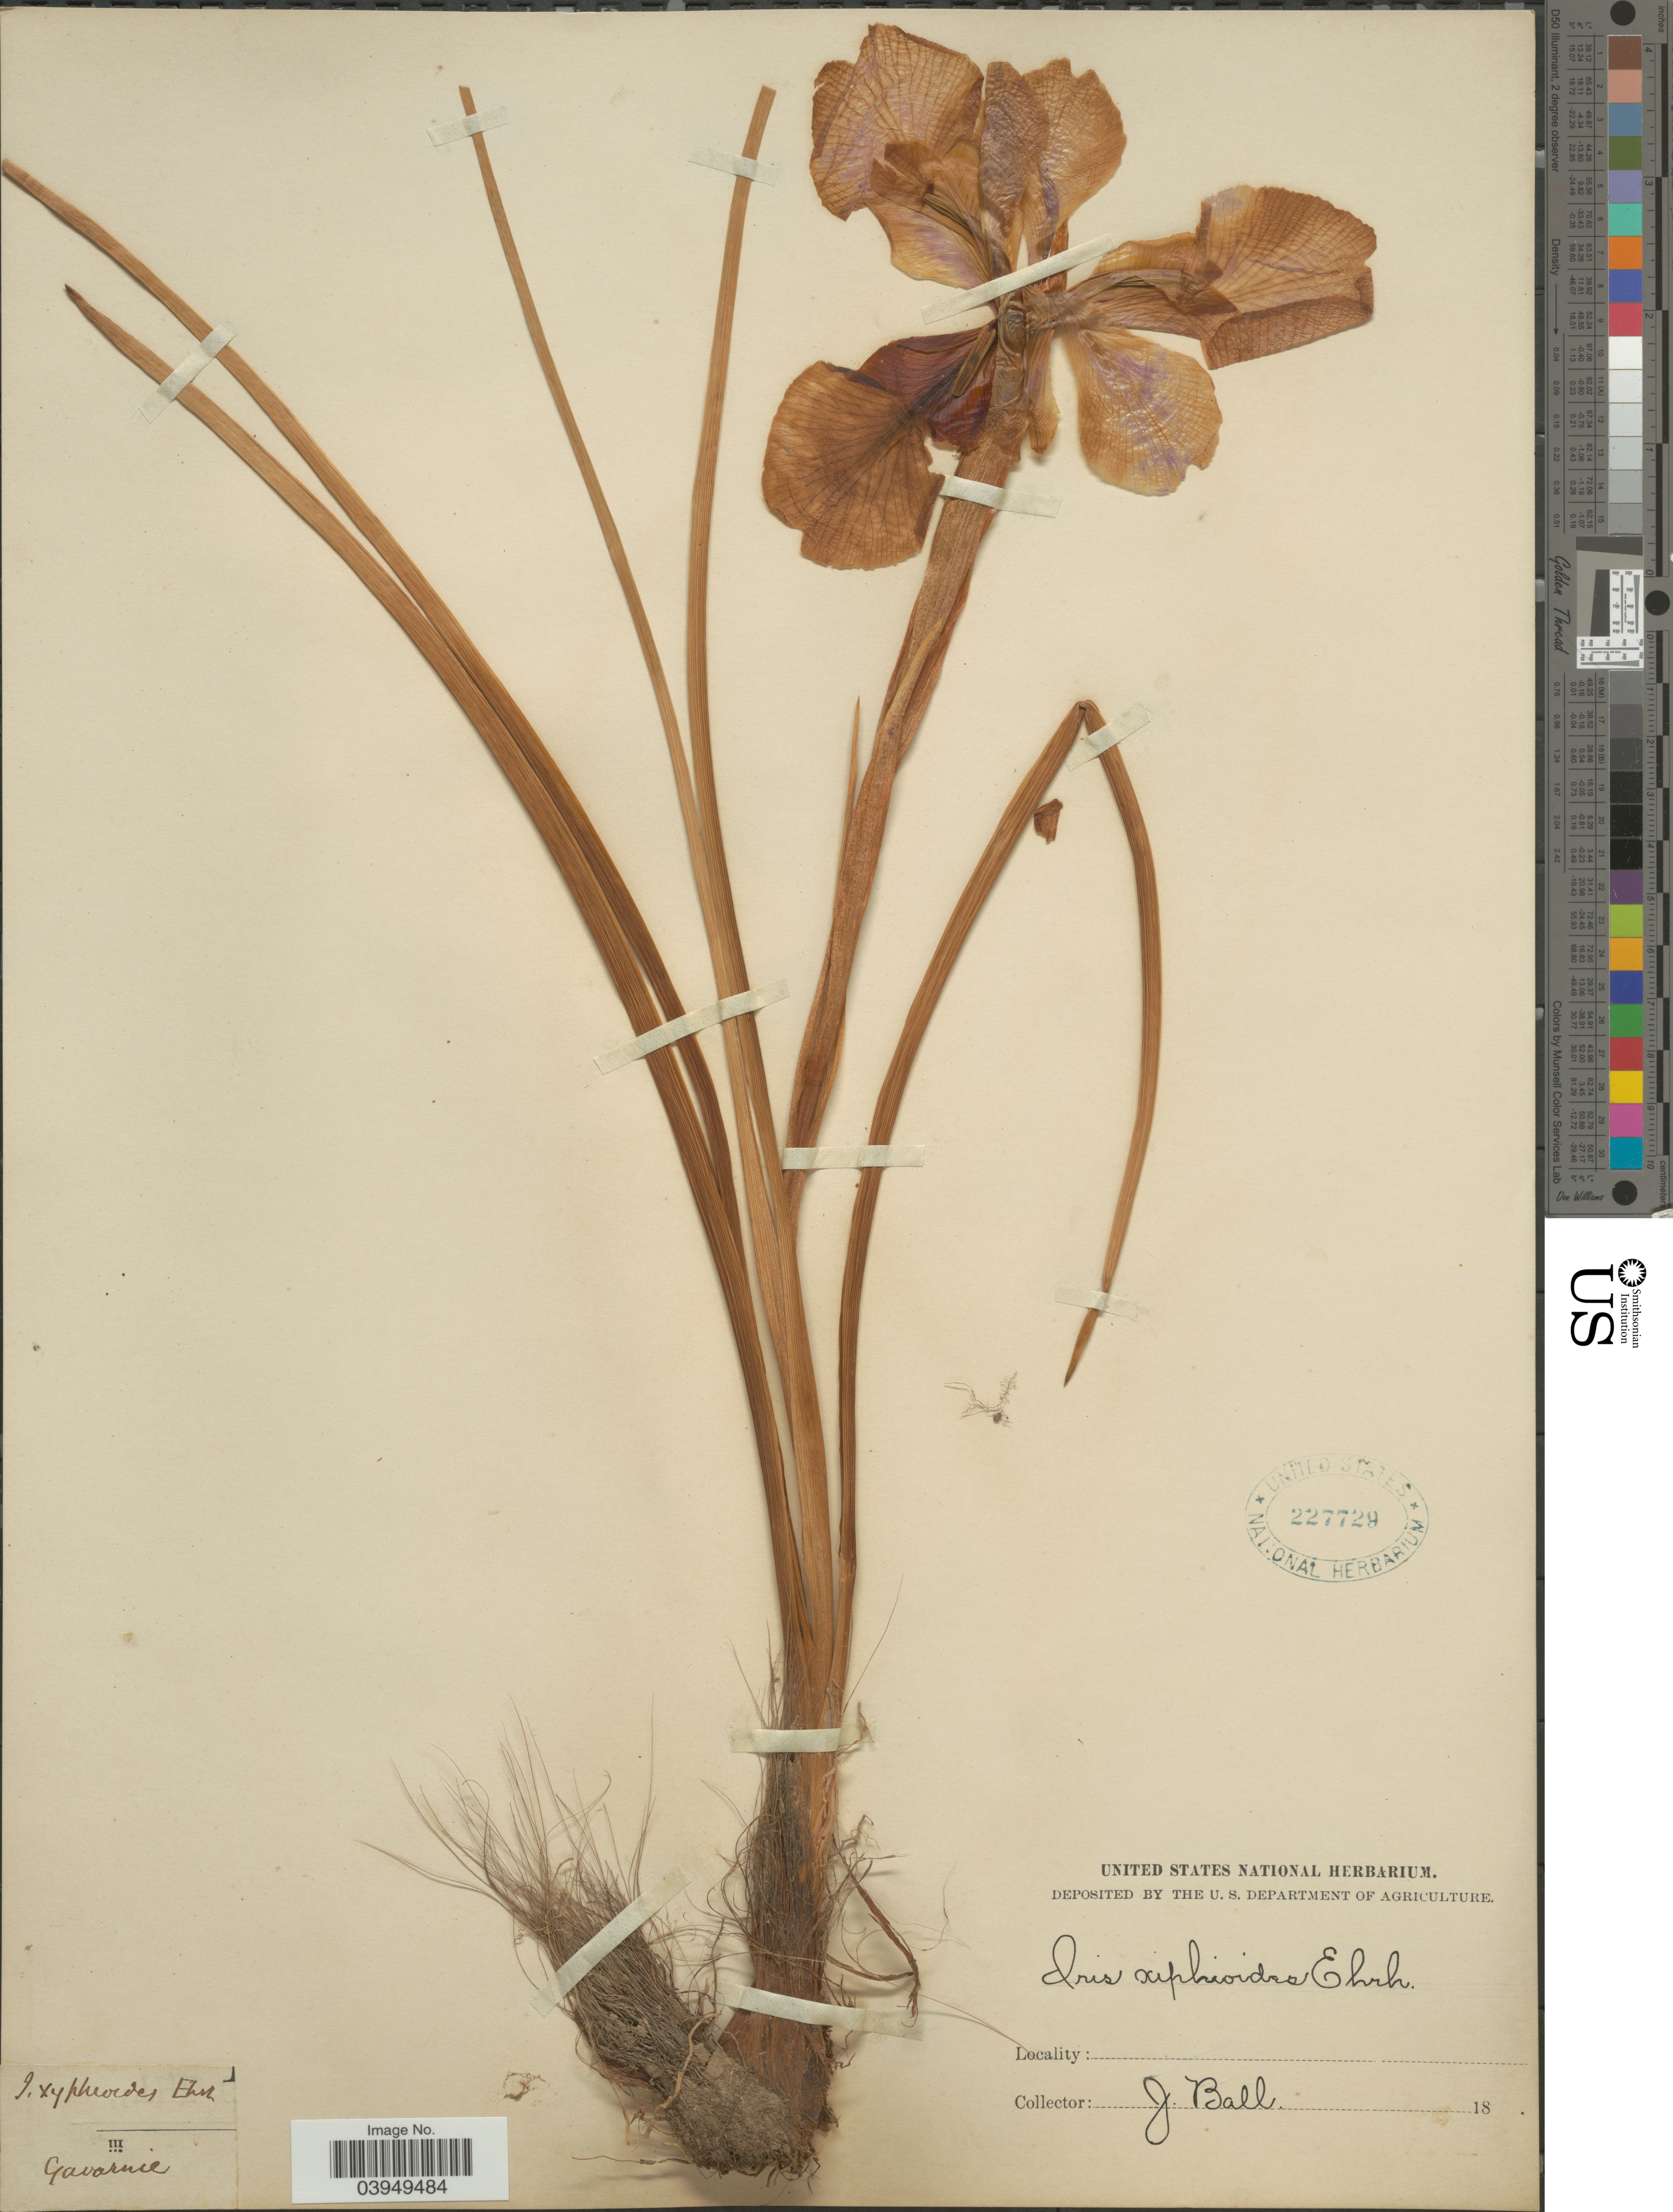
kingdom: Plantae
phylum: Tracheophyta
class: Liliopsida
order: Asparagales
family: Iridaceae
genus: Iris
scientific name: Iris xiphioides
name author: Ehrh.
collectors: J. Ball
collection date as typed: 18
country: France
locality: Gavarnie.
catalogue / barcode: US 227729